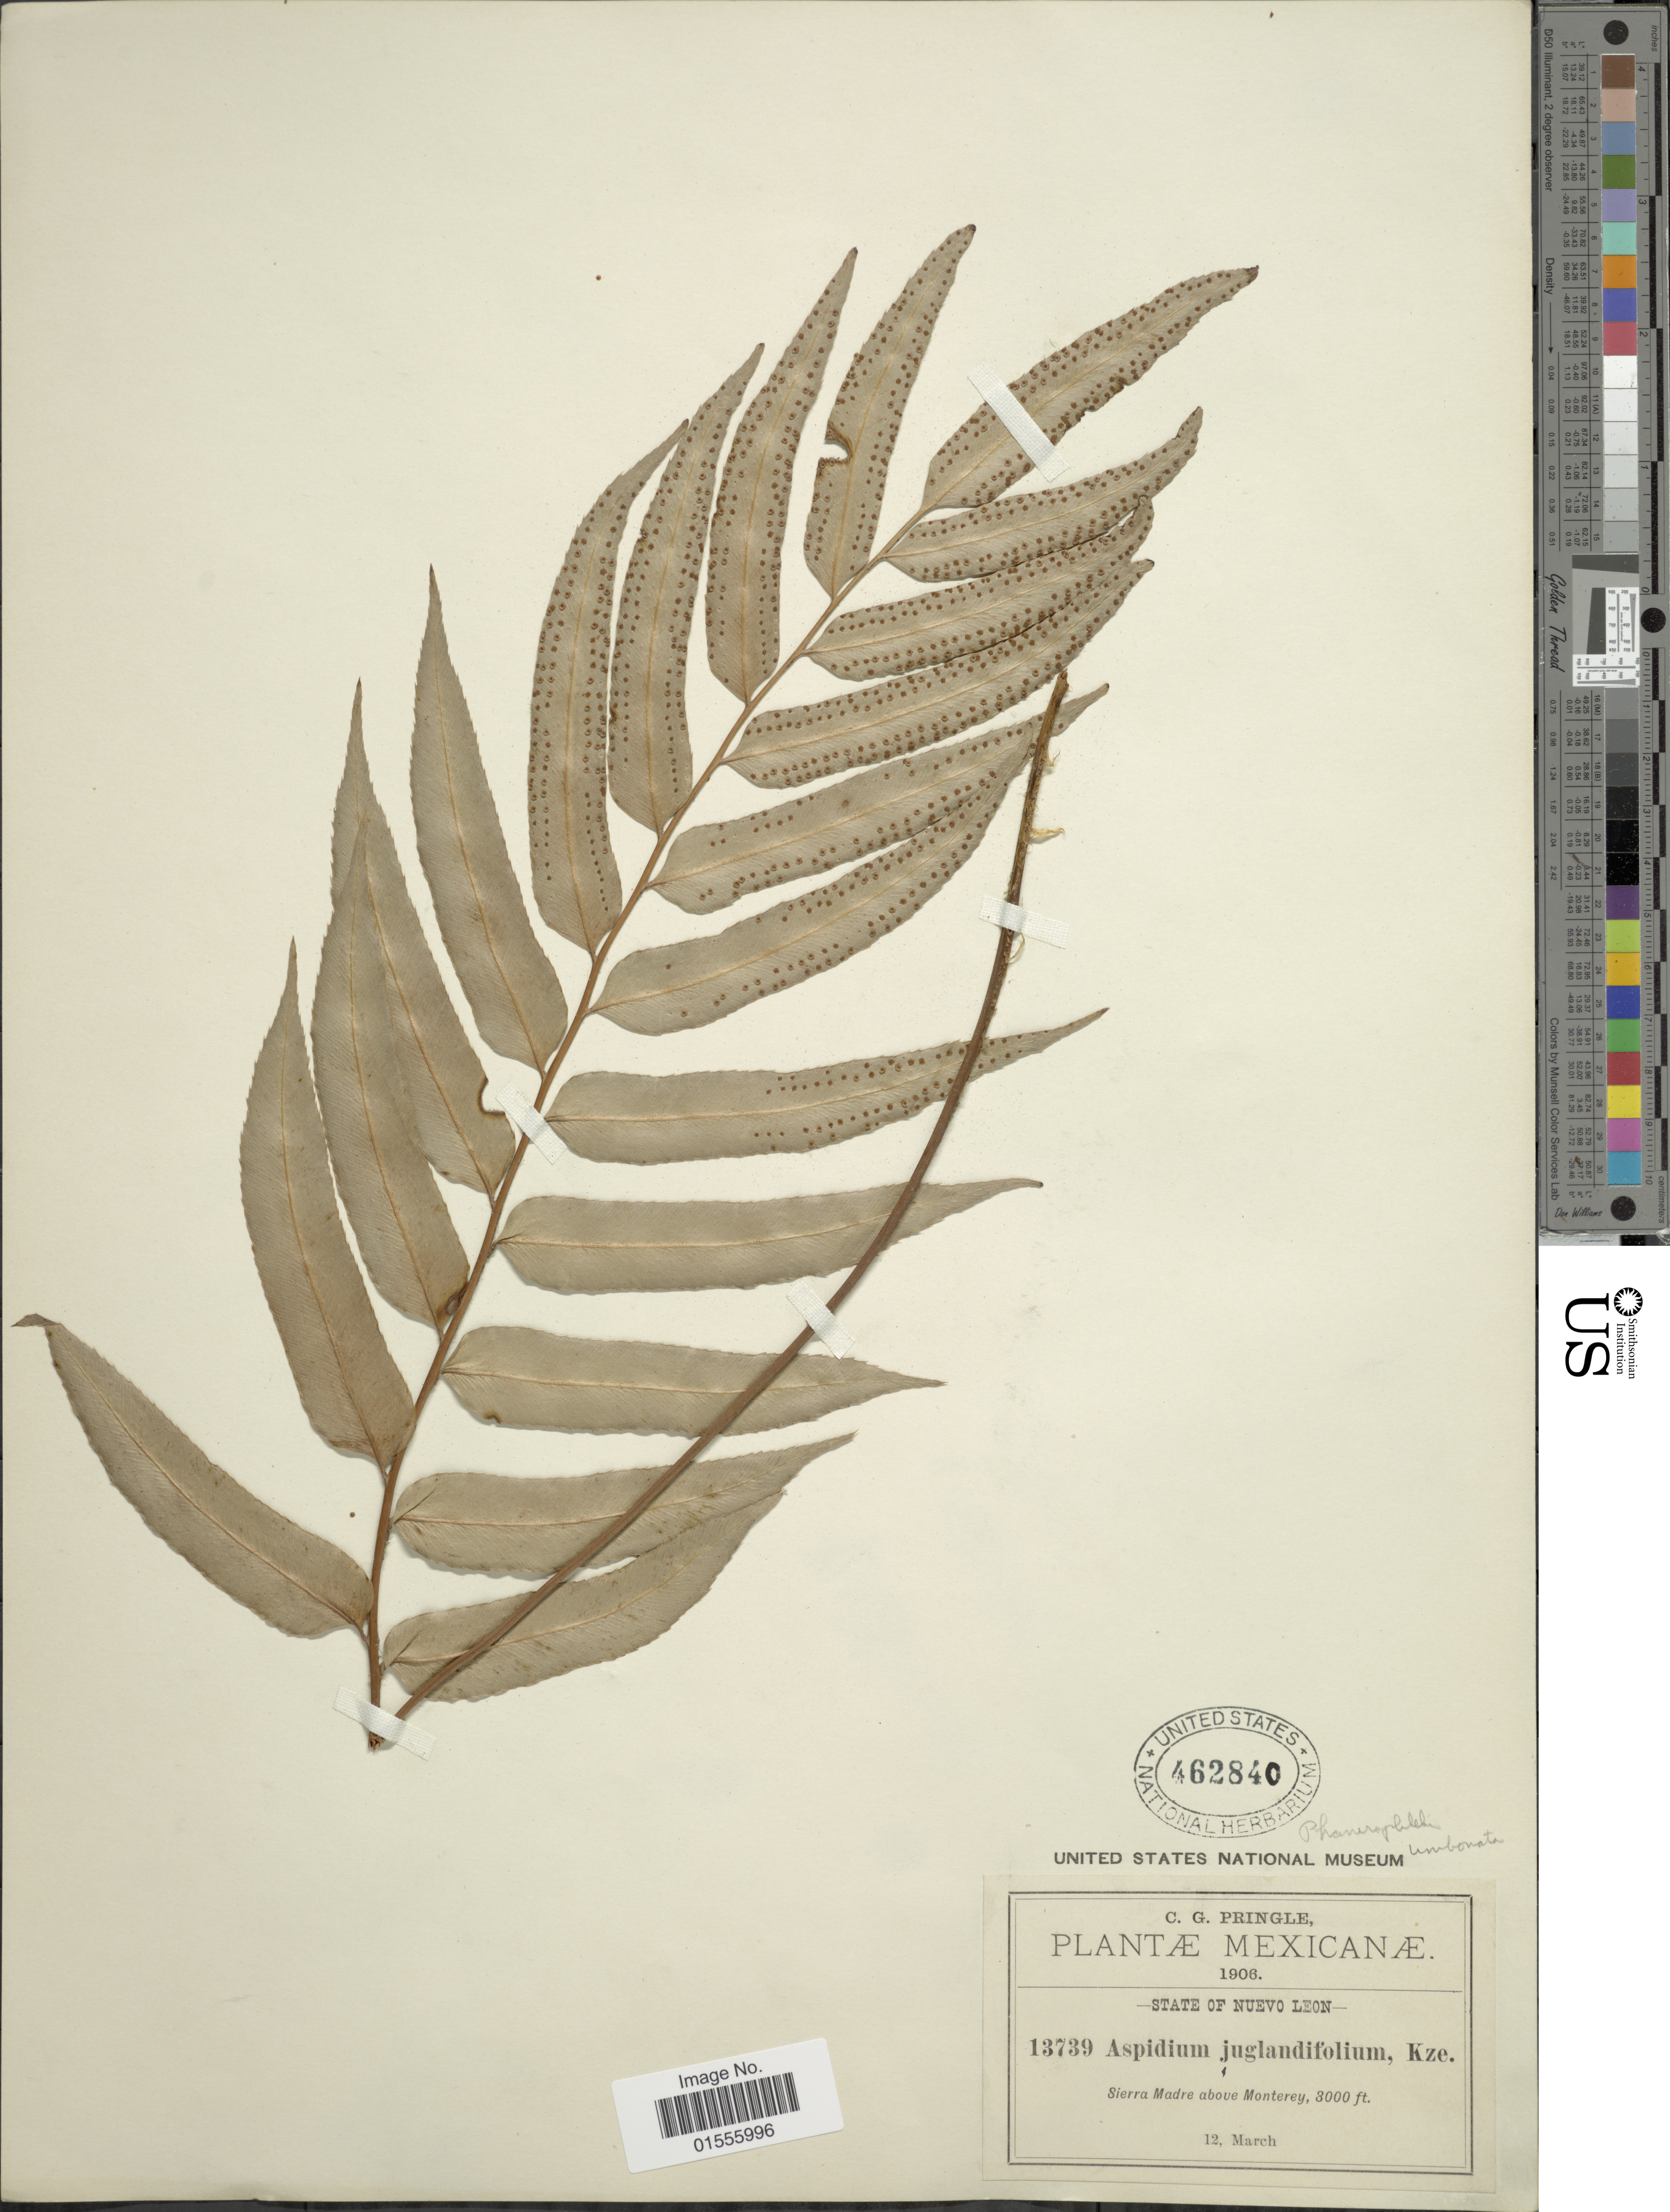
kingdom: Plantae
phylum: Tracheophyta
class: Polypodiopsida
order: Polypodiales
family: Dryopteridaceae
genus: Phanerophlebia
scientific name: Phanerophlebia umbonata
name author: Underw.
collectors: C. G. Pringle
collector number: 13739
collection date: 1906-03-12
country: Mexico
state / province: Nuevo León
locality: Sierra Madre above Monterey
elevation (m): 914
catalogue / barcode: US 462840